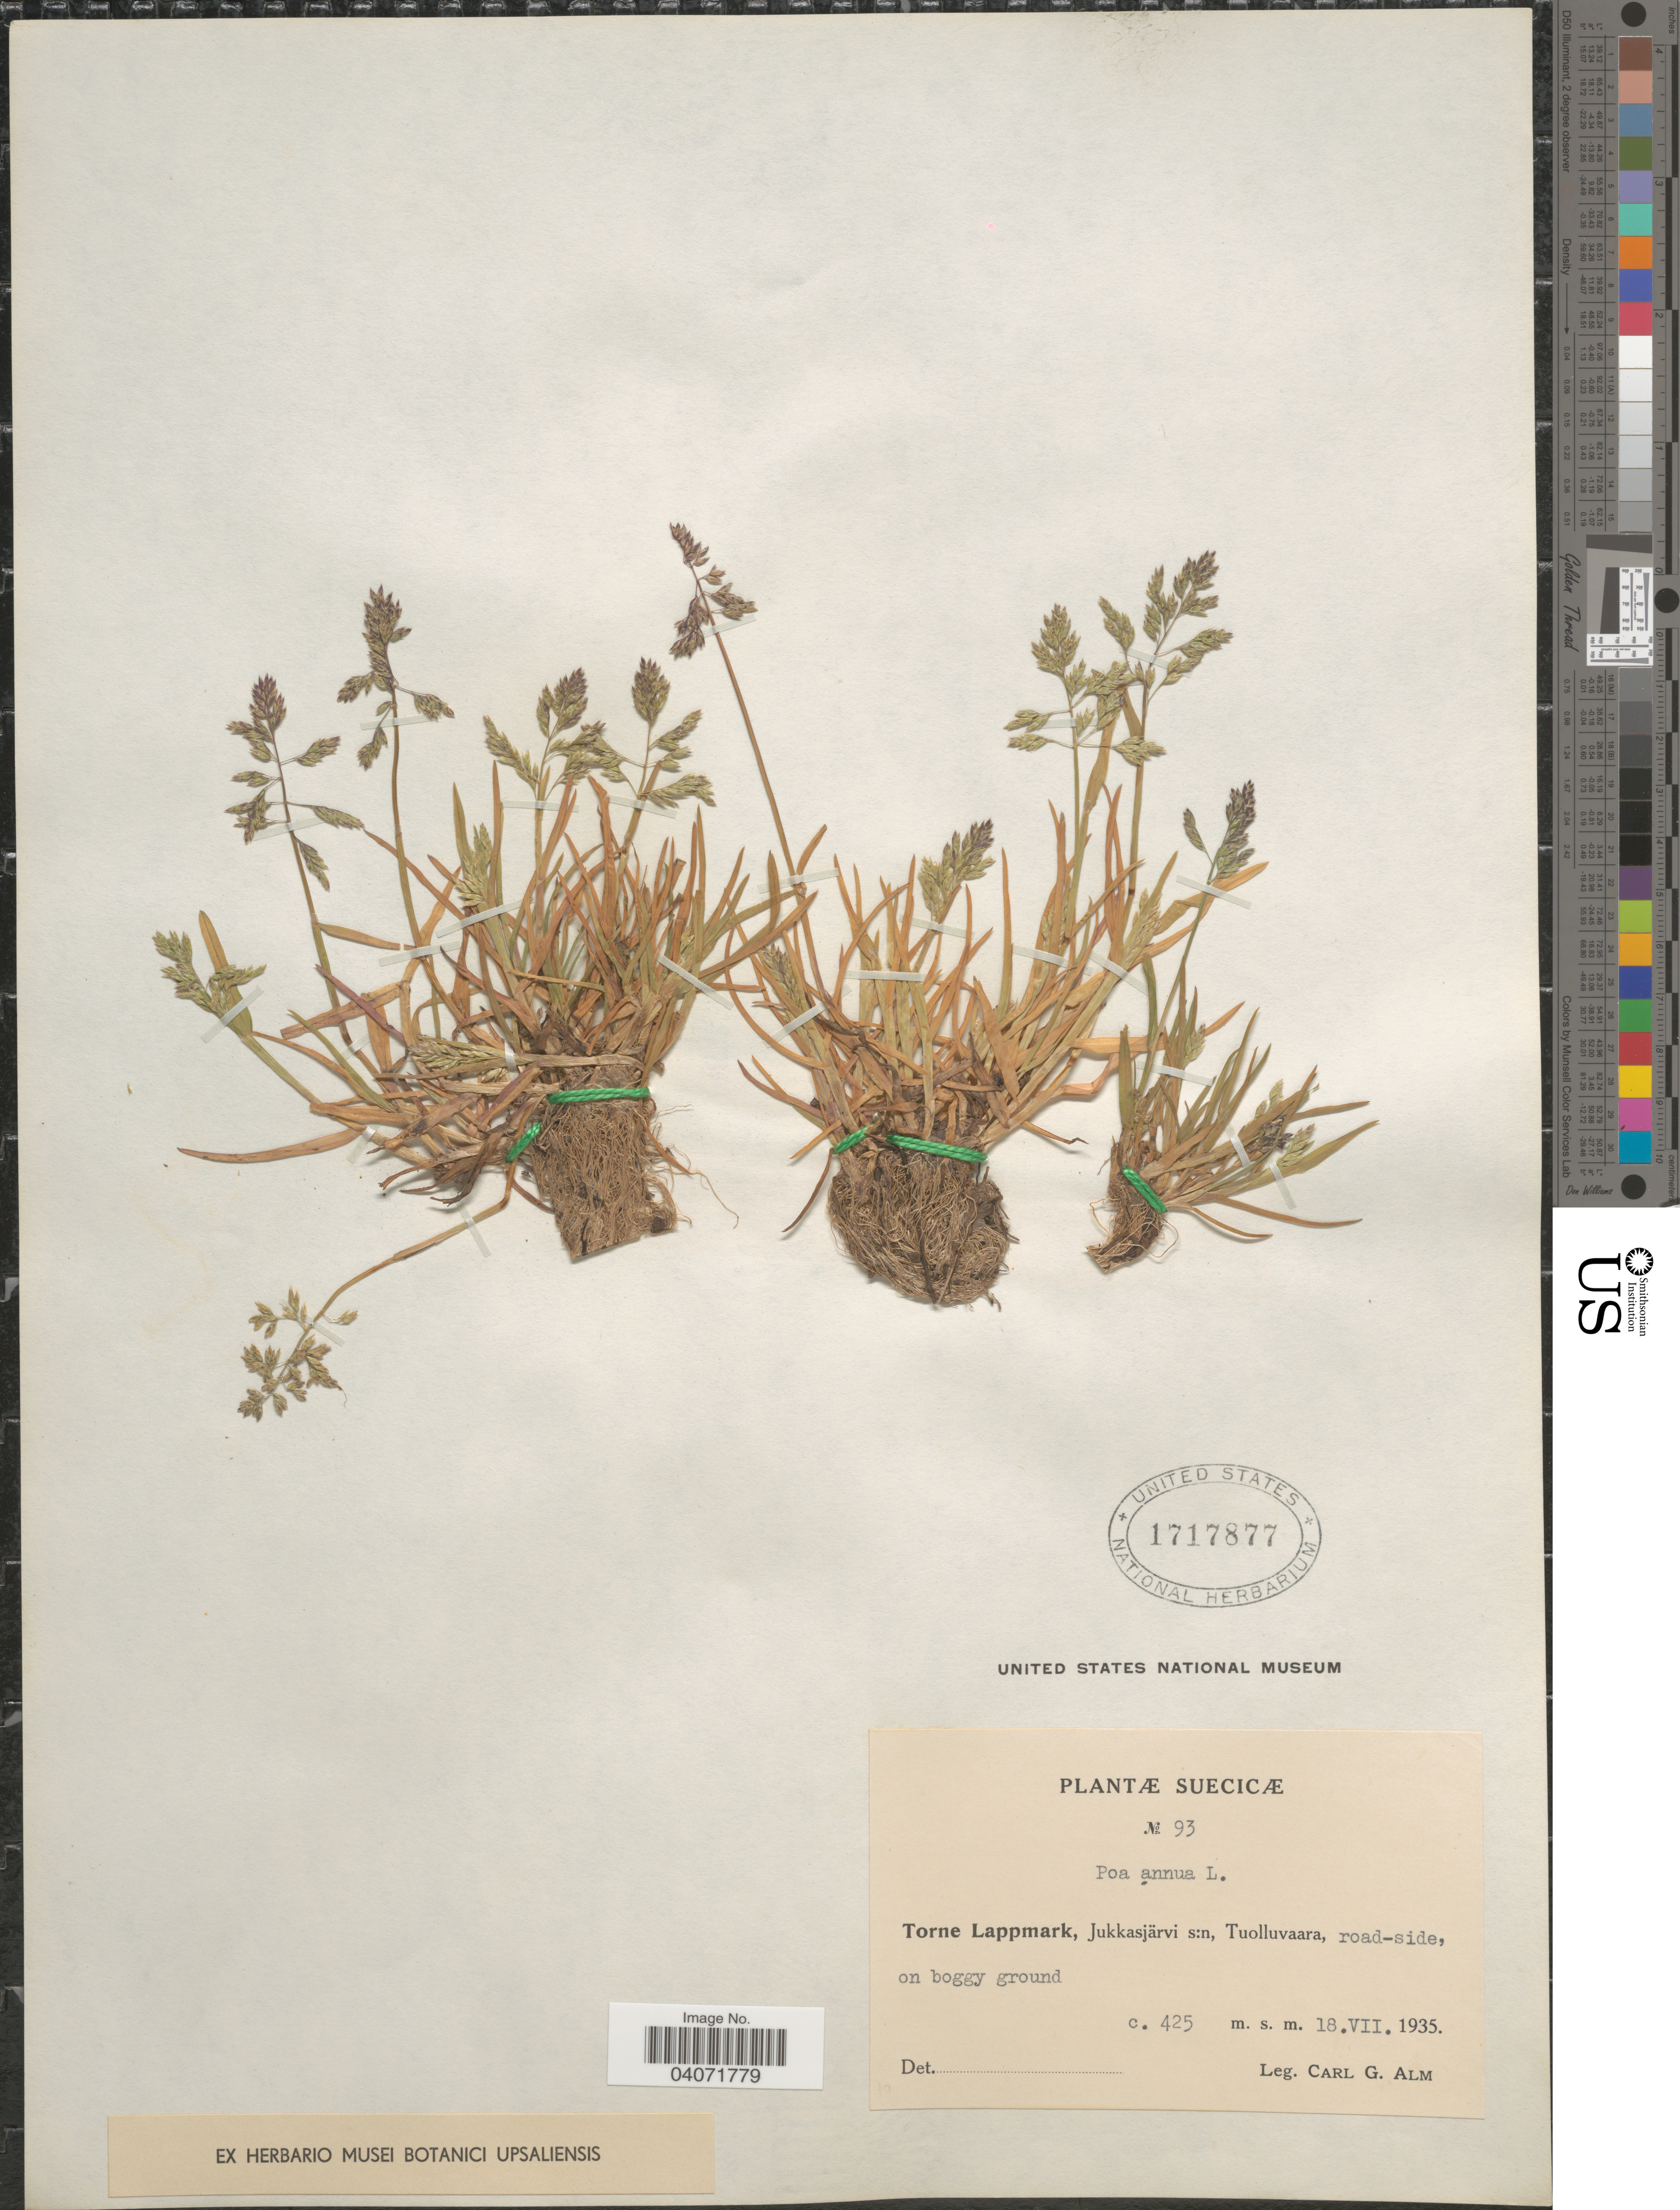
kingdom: Plantae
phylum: Tracheophyta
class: Liliopsida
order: Poales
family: Poaceae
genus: Poa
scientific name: Poa annua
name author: L.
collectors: C. G. Alm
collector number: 93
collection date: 1935-07-18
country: Sweden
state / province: Norrbotten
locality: Suecicæ. Torne Lappmark, Jukkasjärvi, Tuolluvaara, road-side, on boggy ground.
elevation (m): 425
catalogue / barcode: US 1717877